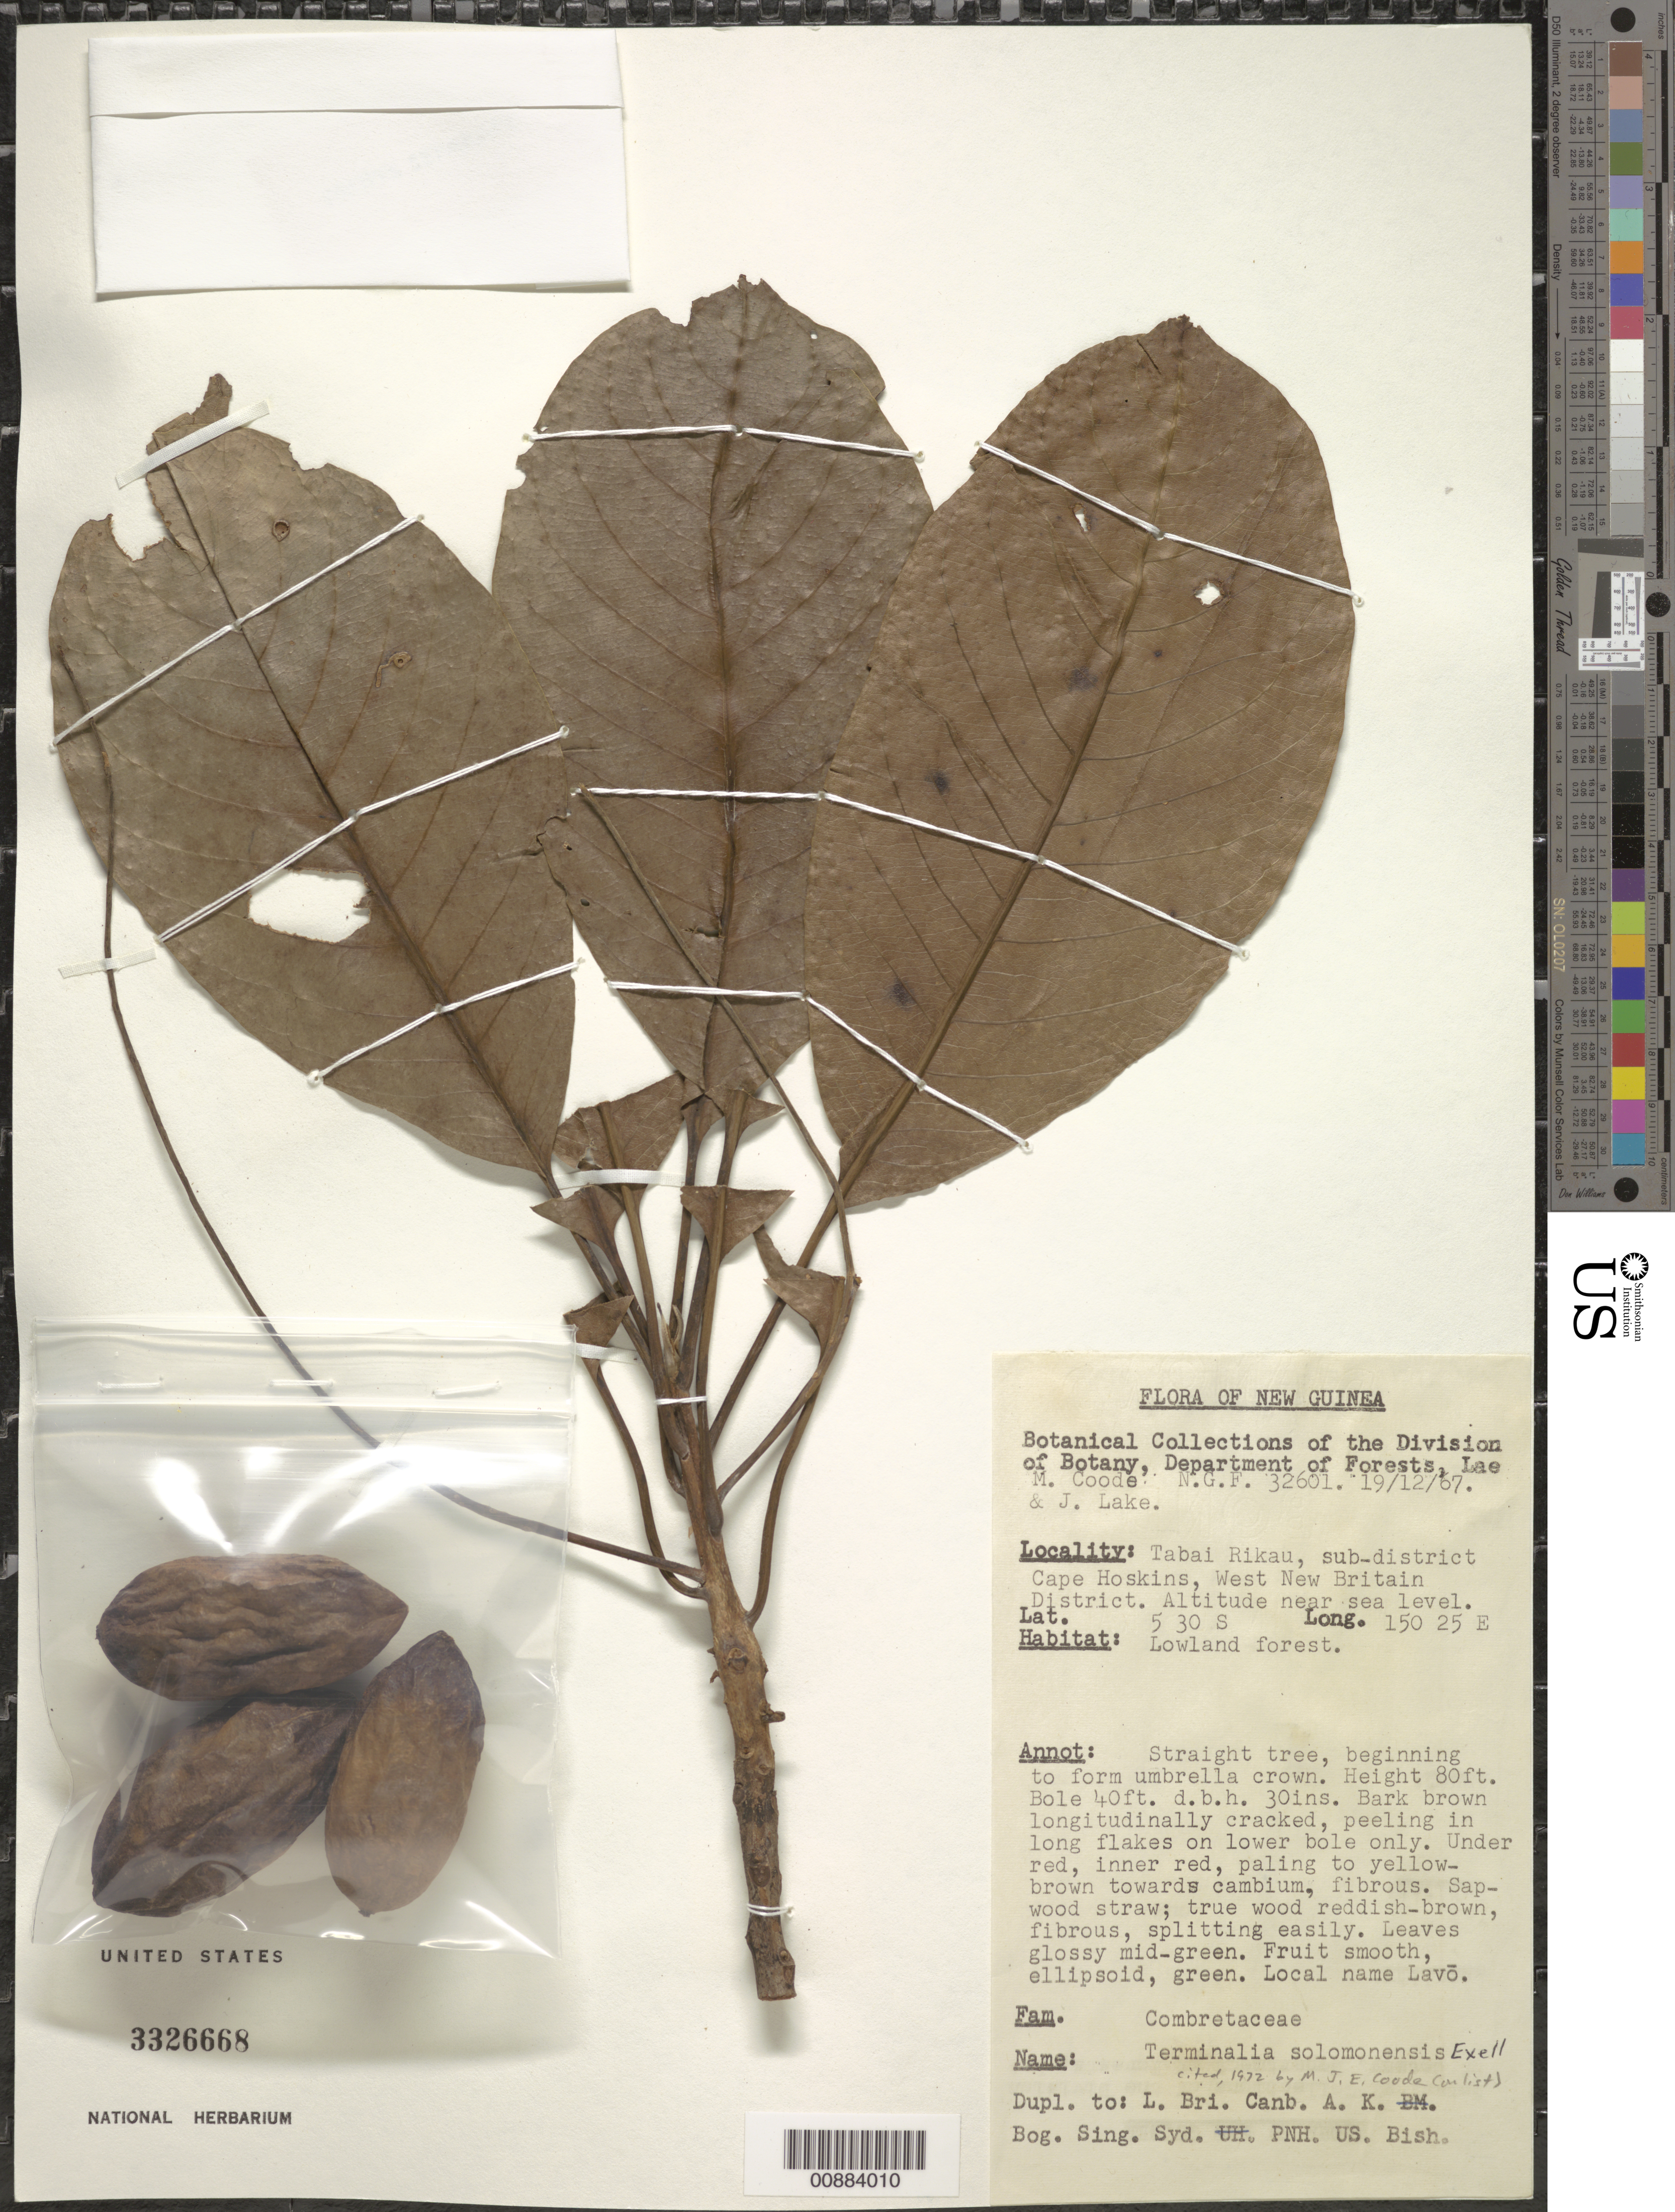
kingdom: Plantae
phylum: Tracheophyta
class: Magnoliopsida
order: Myrtales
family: Combretaceae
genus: Terminalia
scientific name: Terminalia solomonensis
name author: Exell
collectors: M. J. E. Coode & J. Lake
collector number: NGF 32601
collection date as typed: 19 Dec 1967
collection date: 1967-12-19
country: Papua New Guinea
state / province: West New Britain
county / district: Hoskins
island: New Britain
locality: Tabai Rikau, subdistrict Cape Hoskins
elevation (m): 0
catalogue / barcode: US 3326668